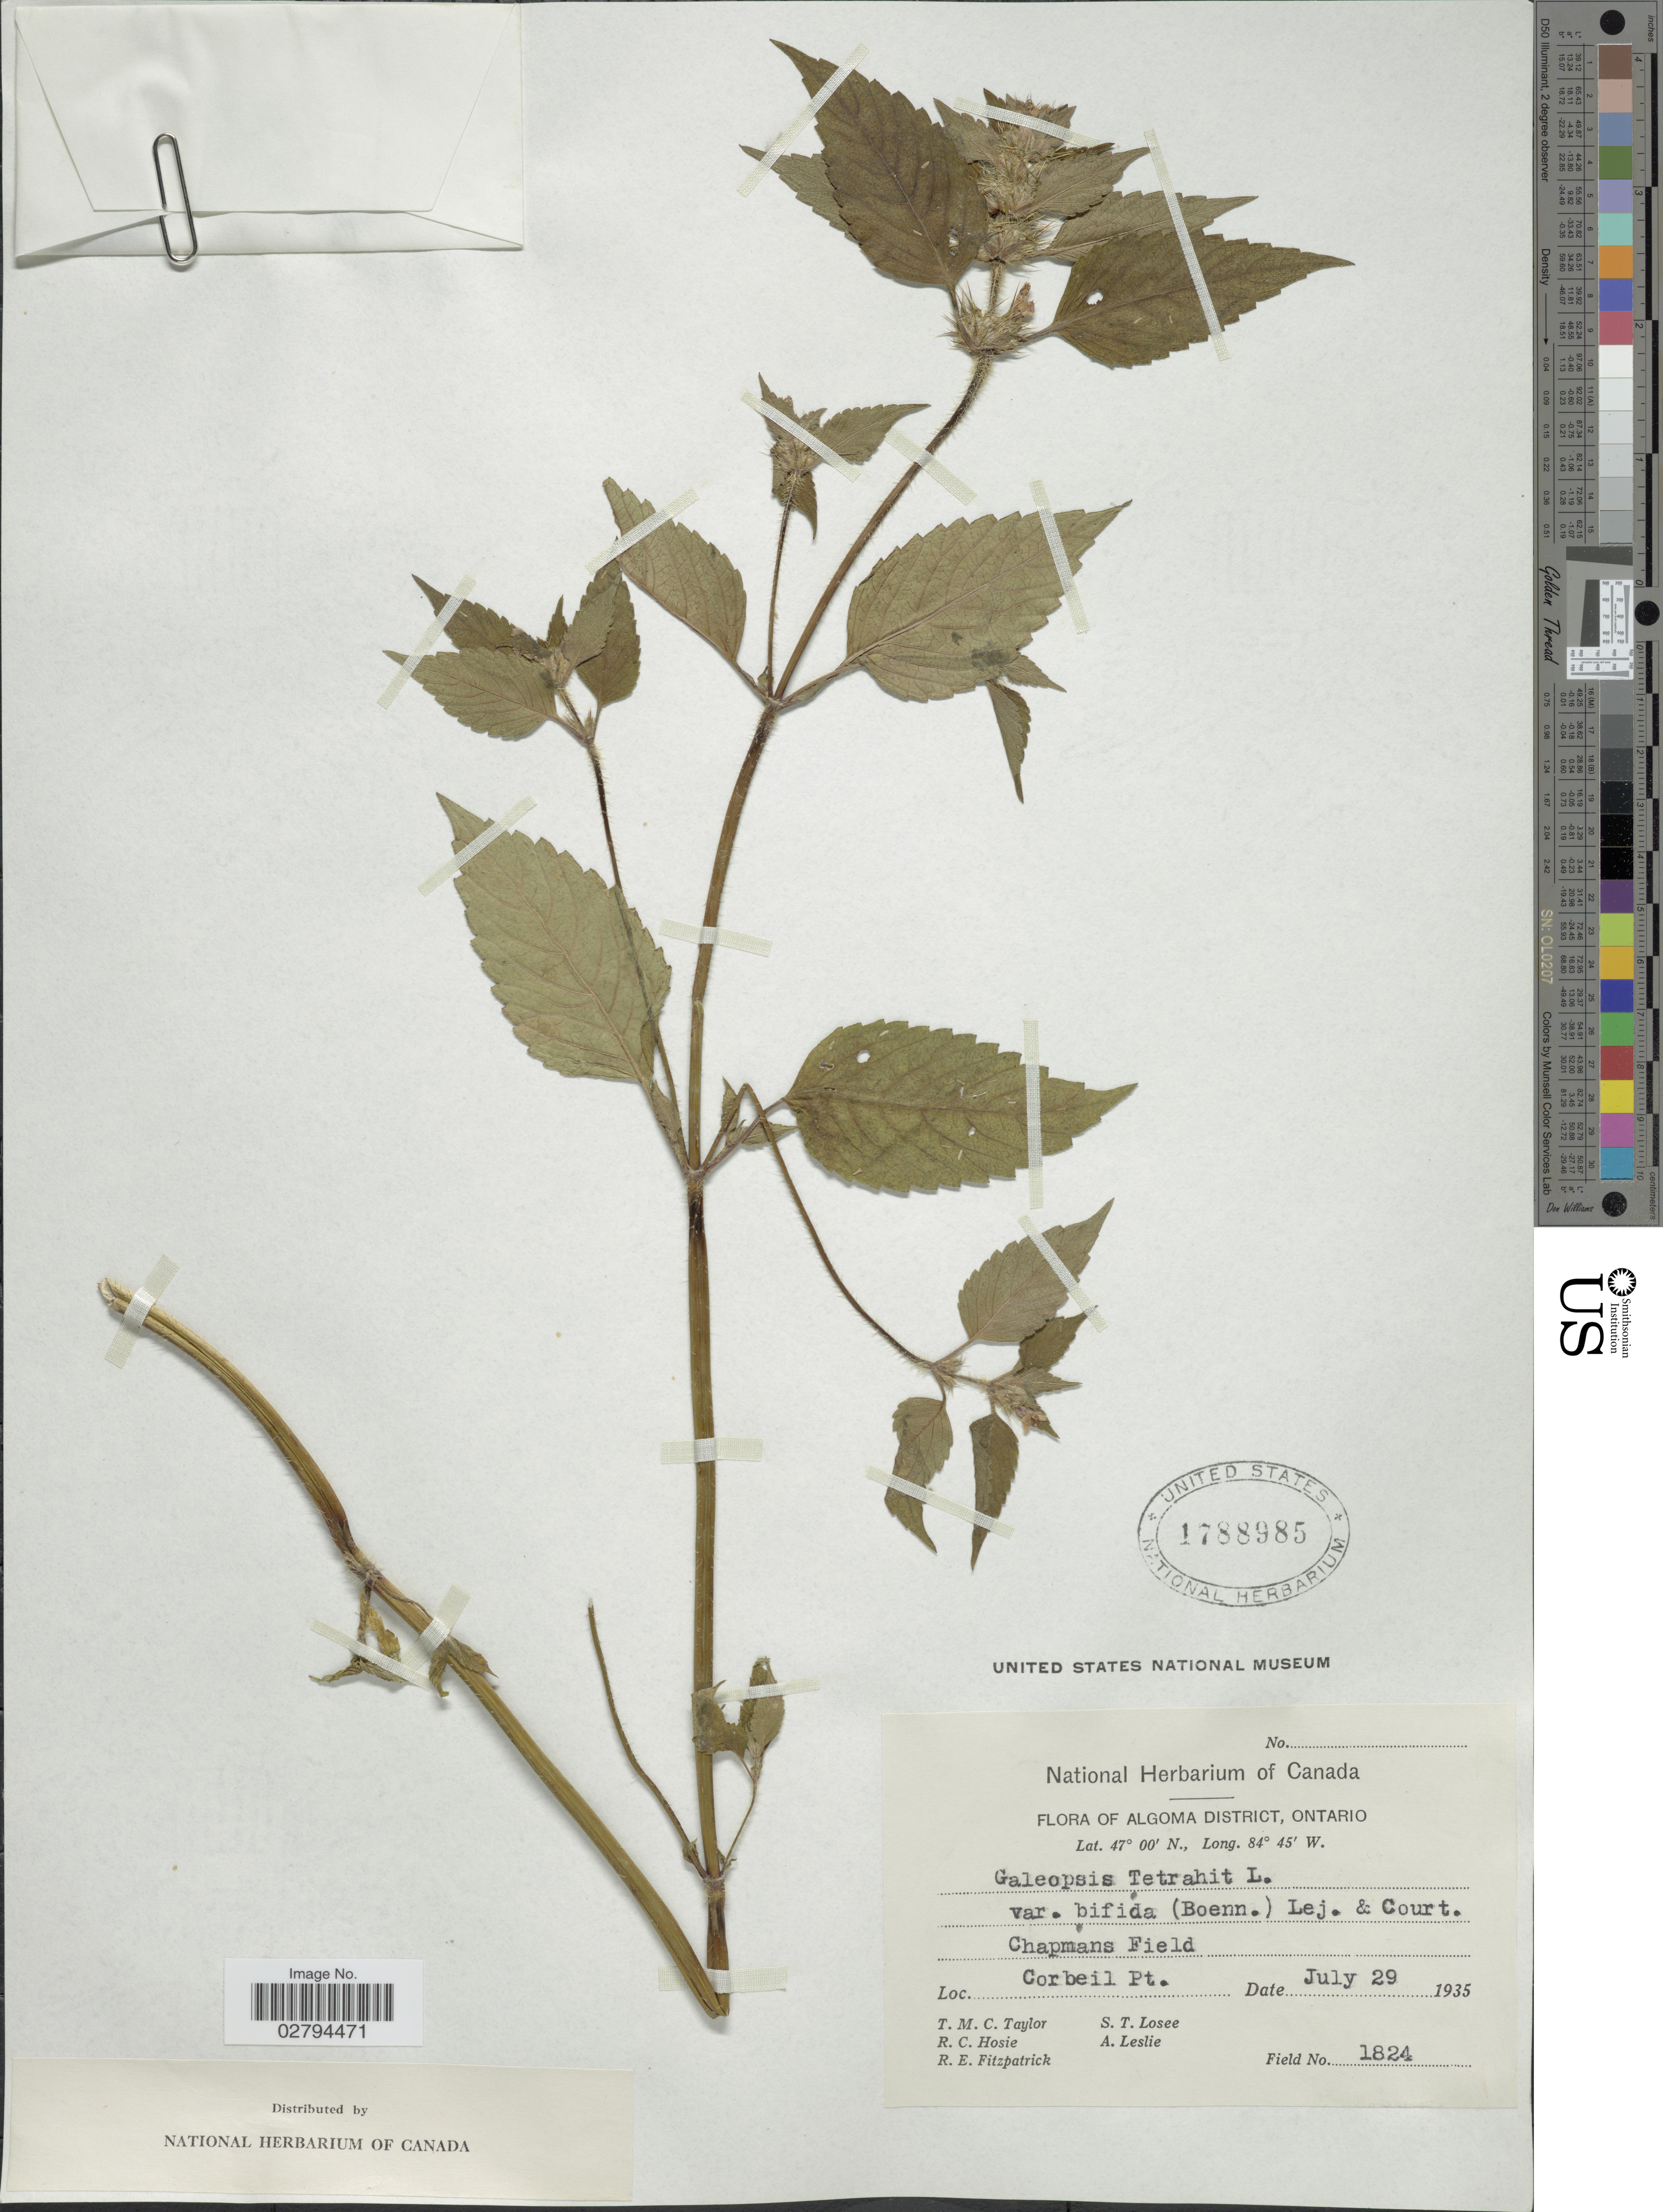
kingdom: Plantae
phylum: Tracheophyta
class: Magnoliopsida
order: Lamiales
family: Lamiaceae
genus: Galeopsis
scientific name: Galeopsis tetrahit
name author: L.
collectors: T. M. C. Taylor, R. Hosie, R. Fitzpatrick, S. Losee & A. Leslie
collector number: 1824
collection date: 1935-07-29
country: Canada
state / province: Ontario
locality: Algoma District. Chapmans Field. Corbeli Pt.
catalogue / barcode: US 1788985